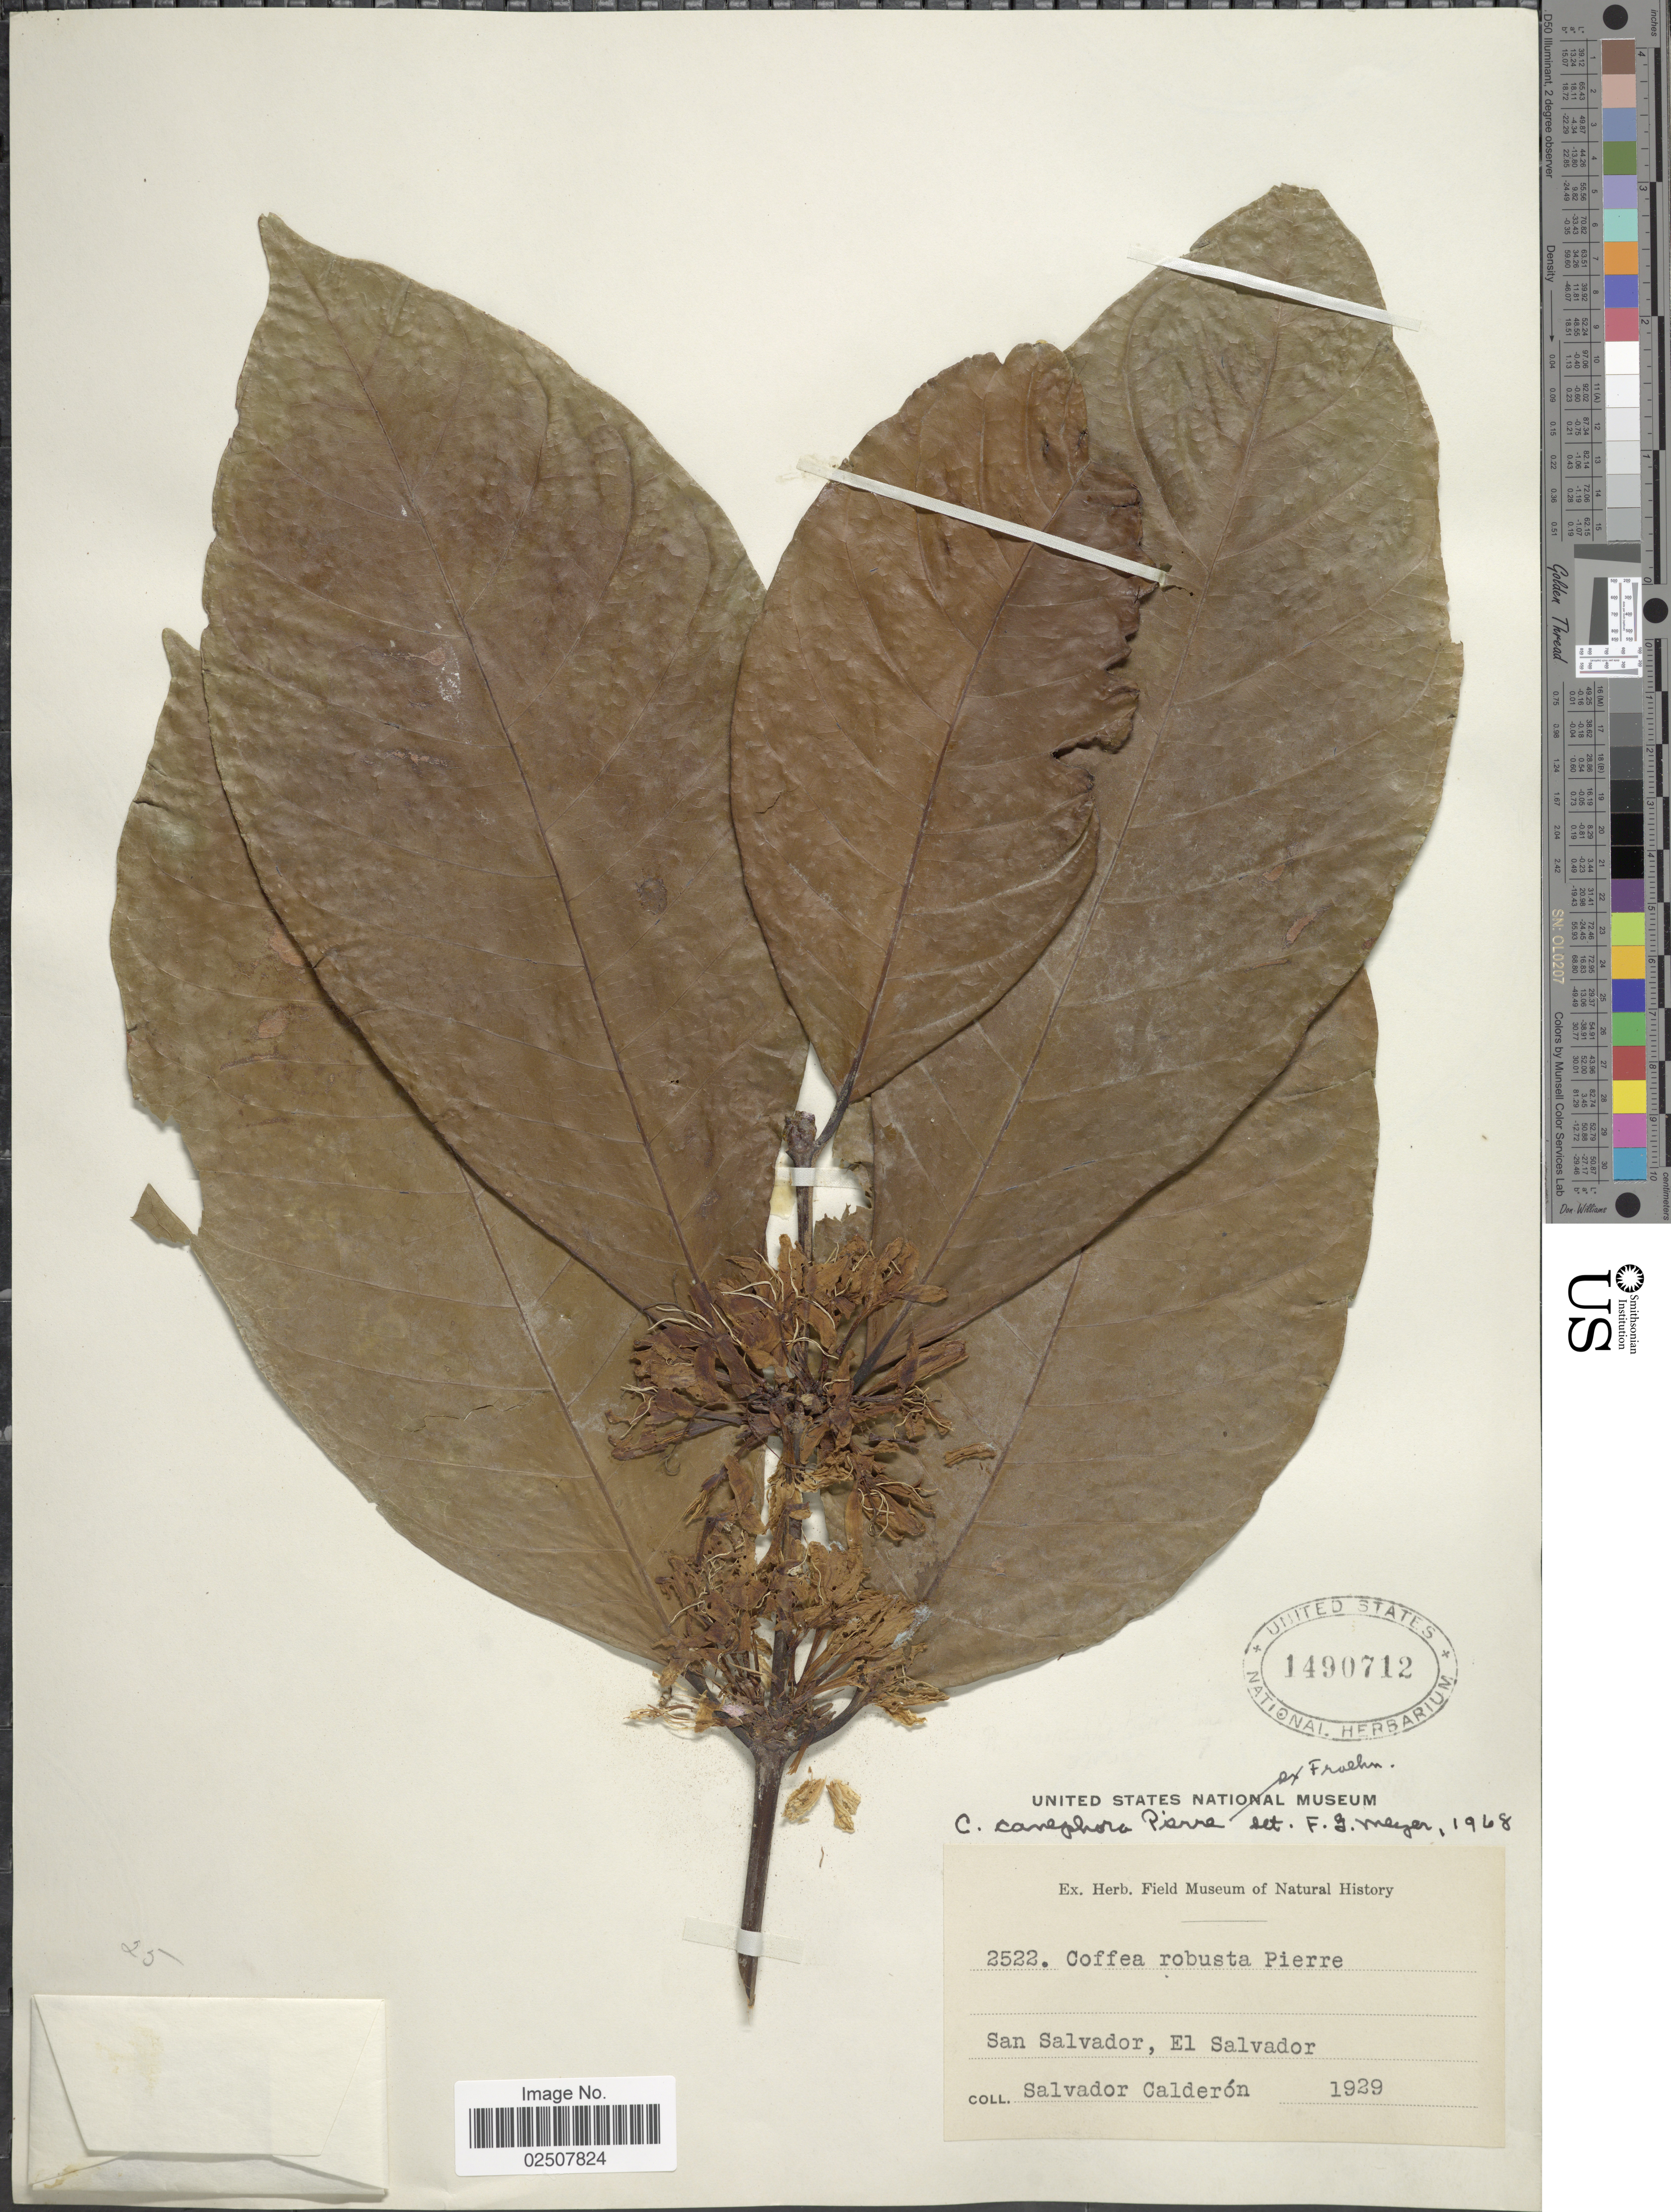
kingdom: Plantae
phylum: Tracheophyta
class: Magnoliopsida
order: Gentianales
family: Rubiaceae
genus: Coffea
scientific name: Coffea canephora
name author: Pierre ex A. Cunn.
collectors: S. Calderón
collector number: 2522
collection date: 1929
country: El Salvador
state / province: San Salvador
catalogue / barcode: US 1490712